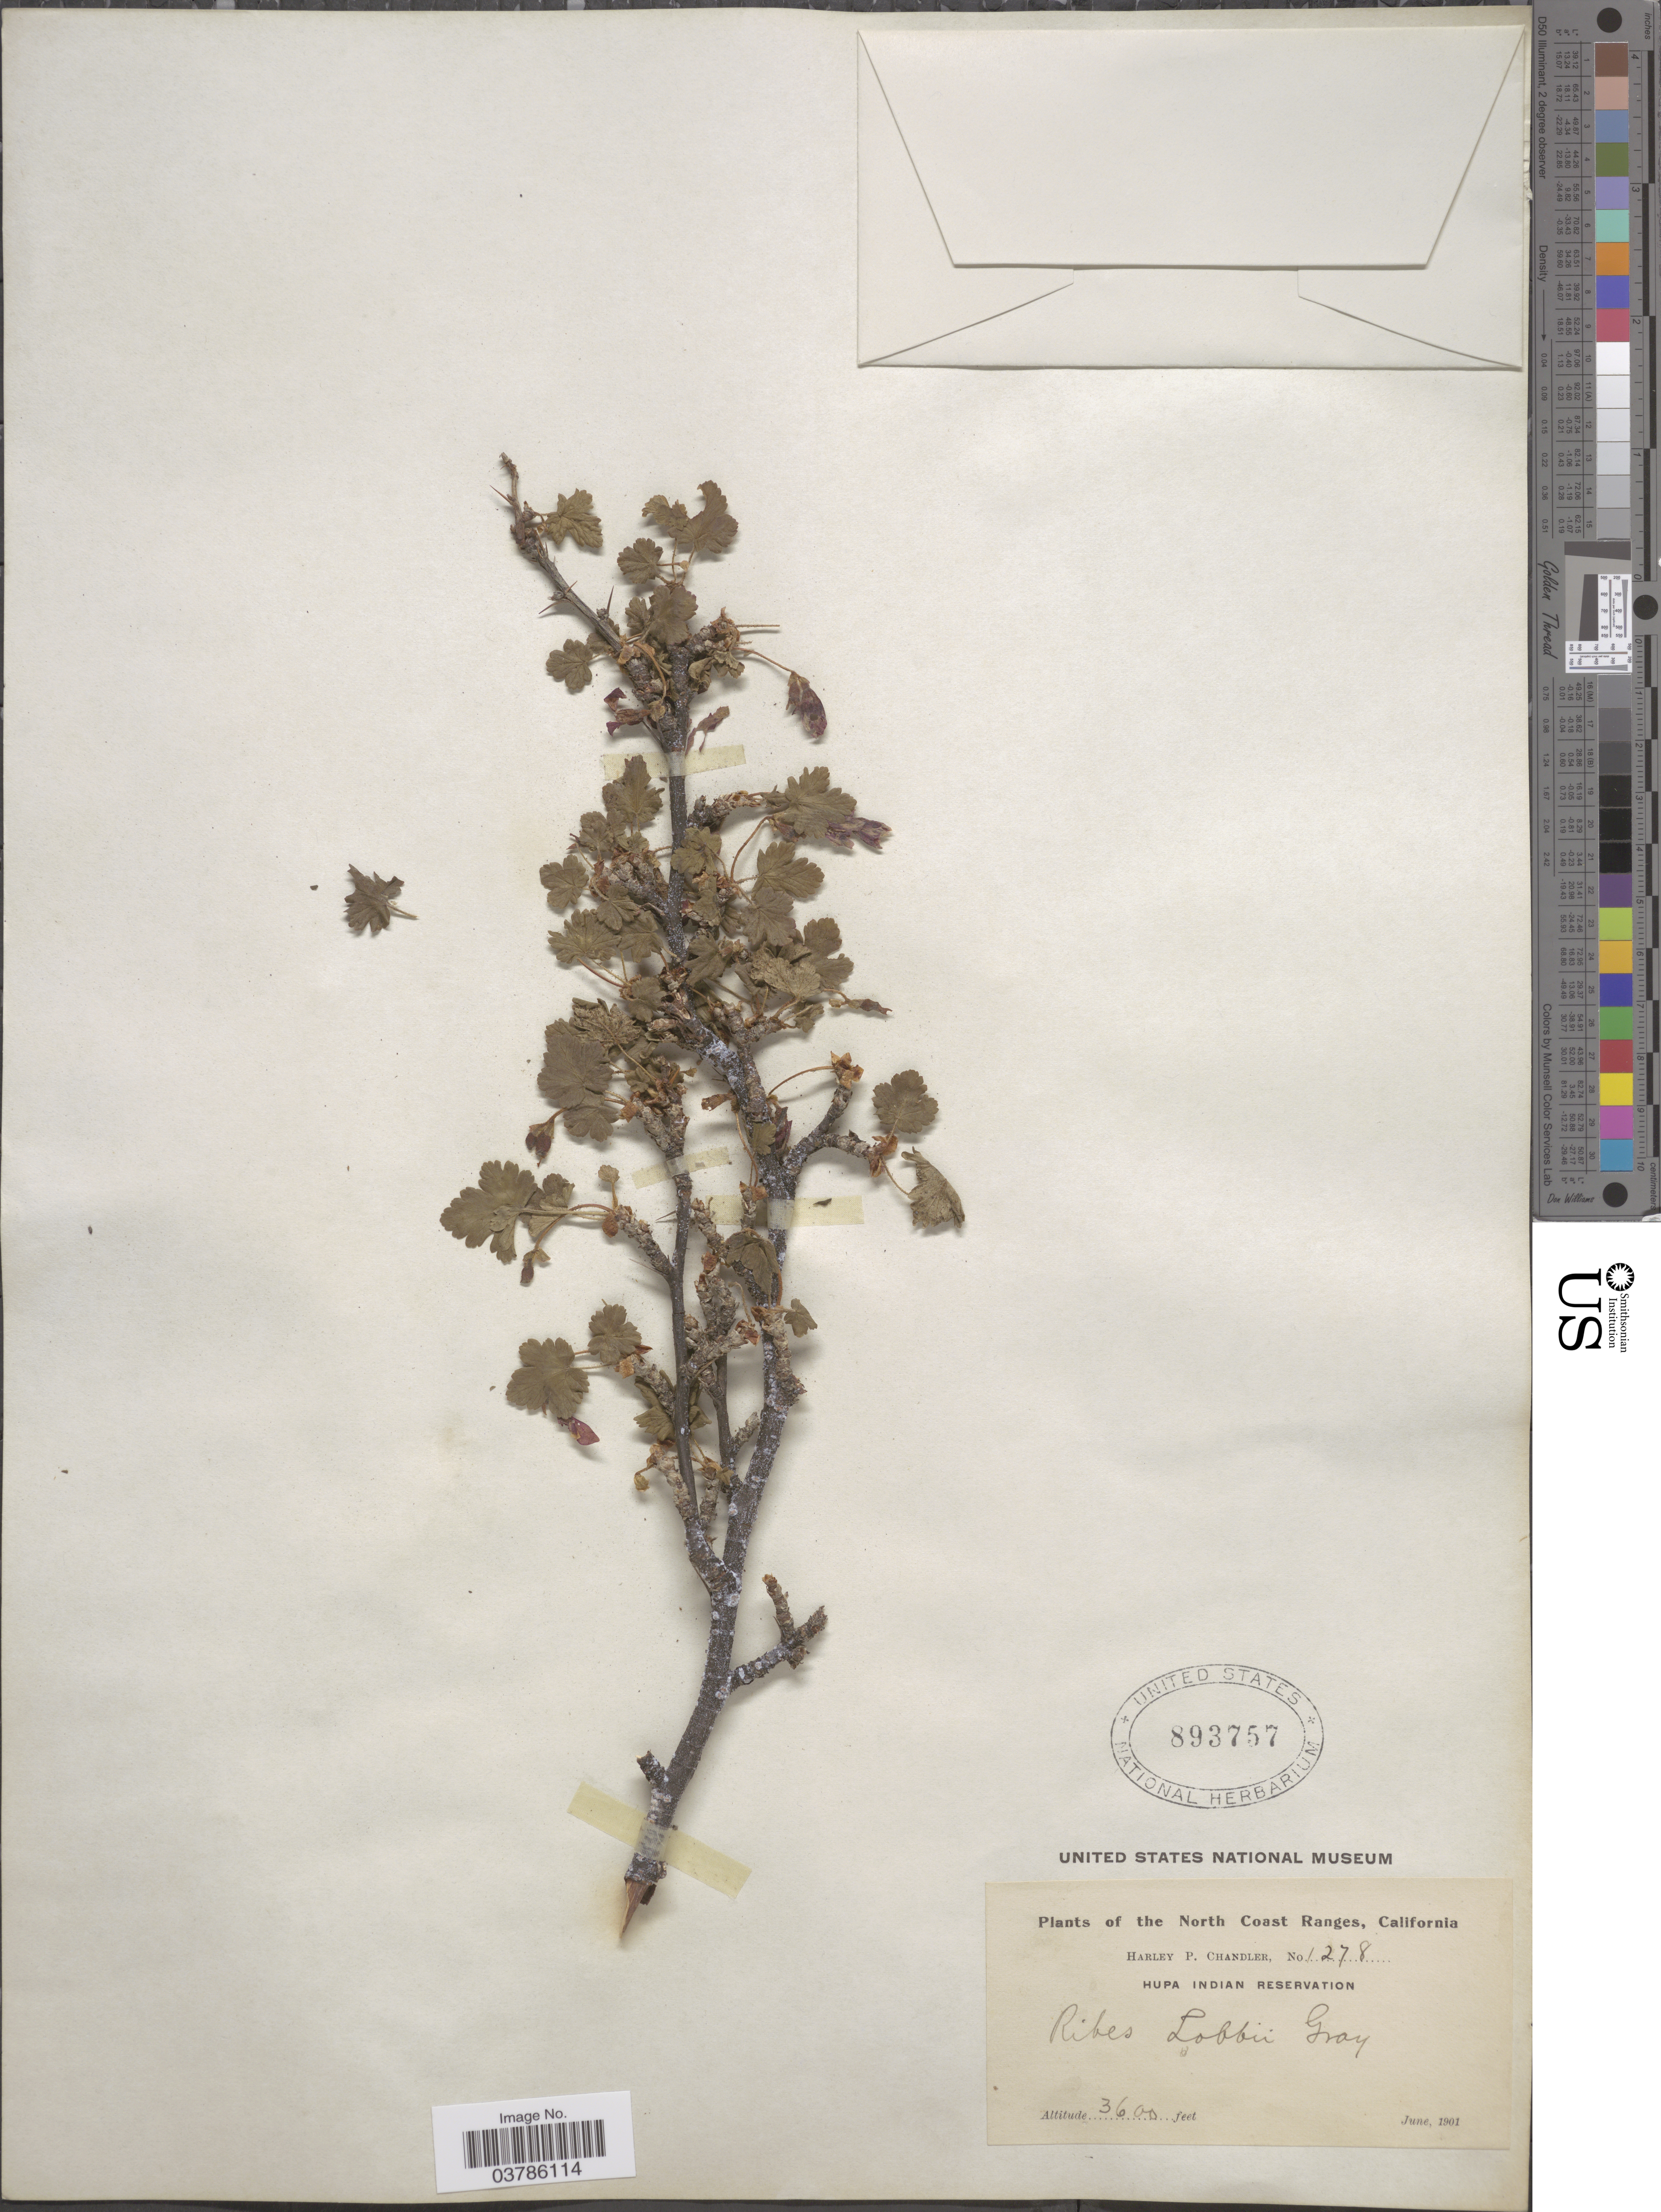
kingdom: Plantae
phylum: Tracheophyta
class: Magnoliopsida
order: Saxifragales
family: Grossulariaceae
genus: Ribes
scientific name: Ribes lobbii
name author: A. Gray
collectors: H. Chandler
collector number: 1278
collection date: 1901-06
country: United States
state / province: California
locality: The North Coast Ranges. Hupa Indian Reservation.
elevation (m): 1097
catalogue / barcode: US 893757